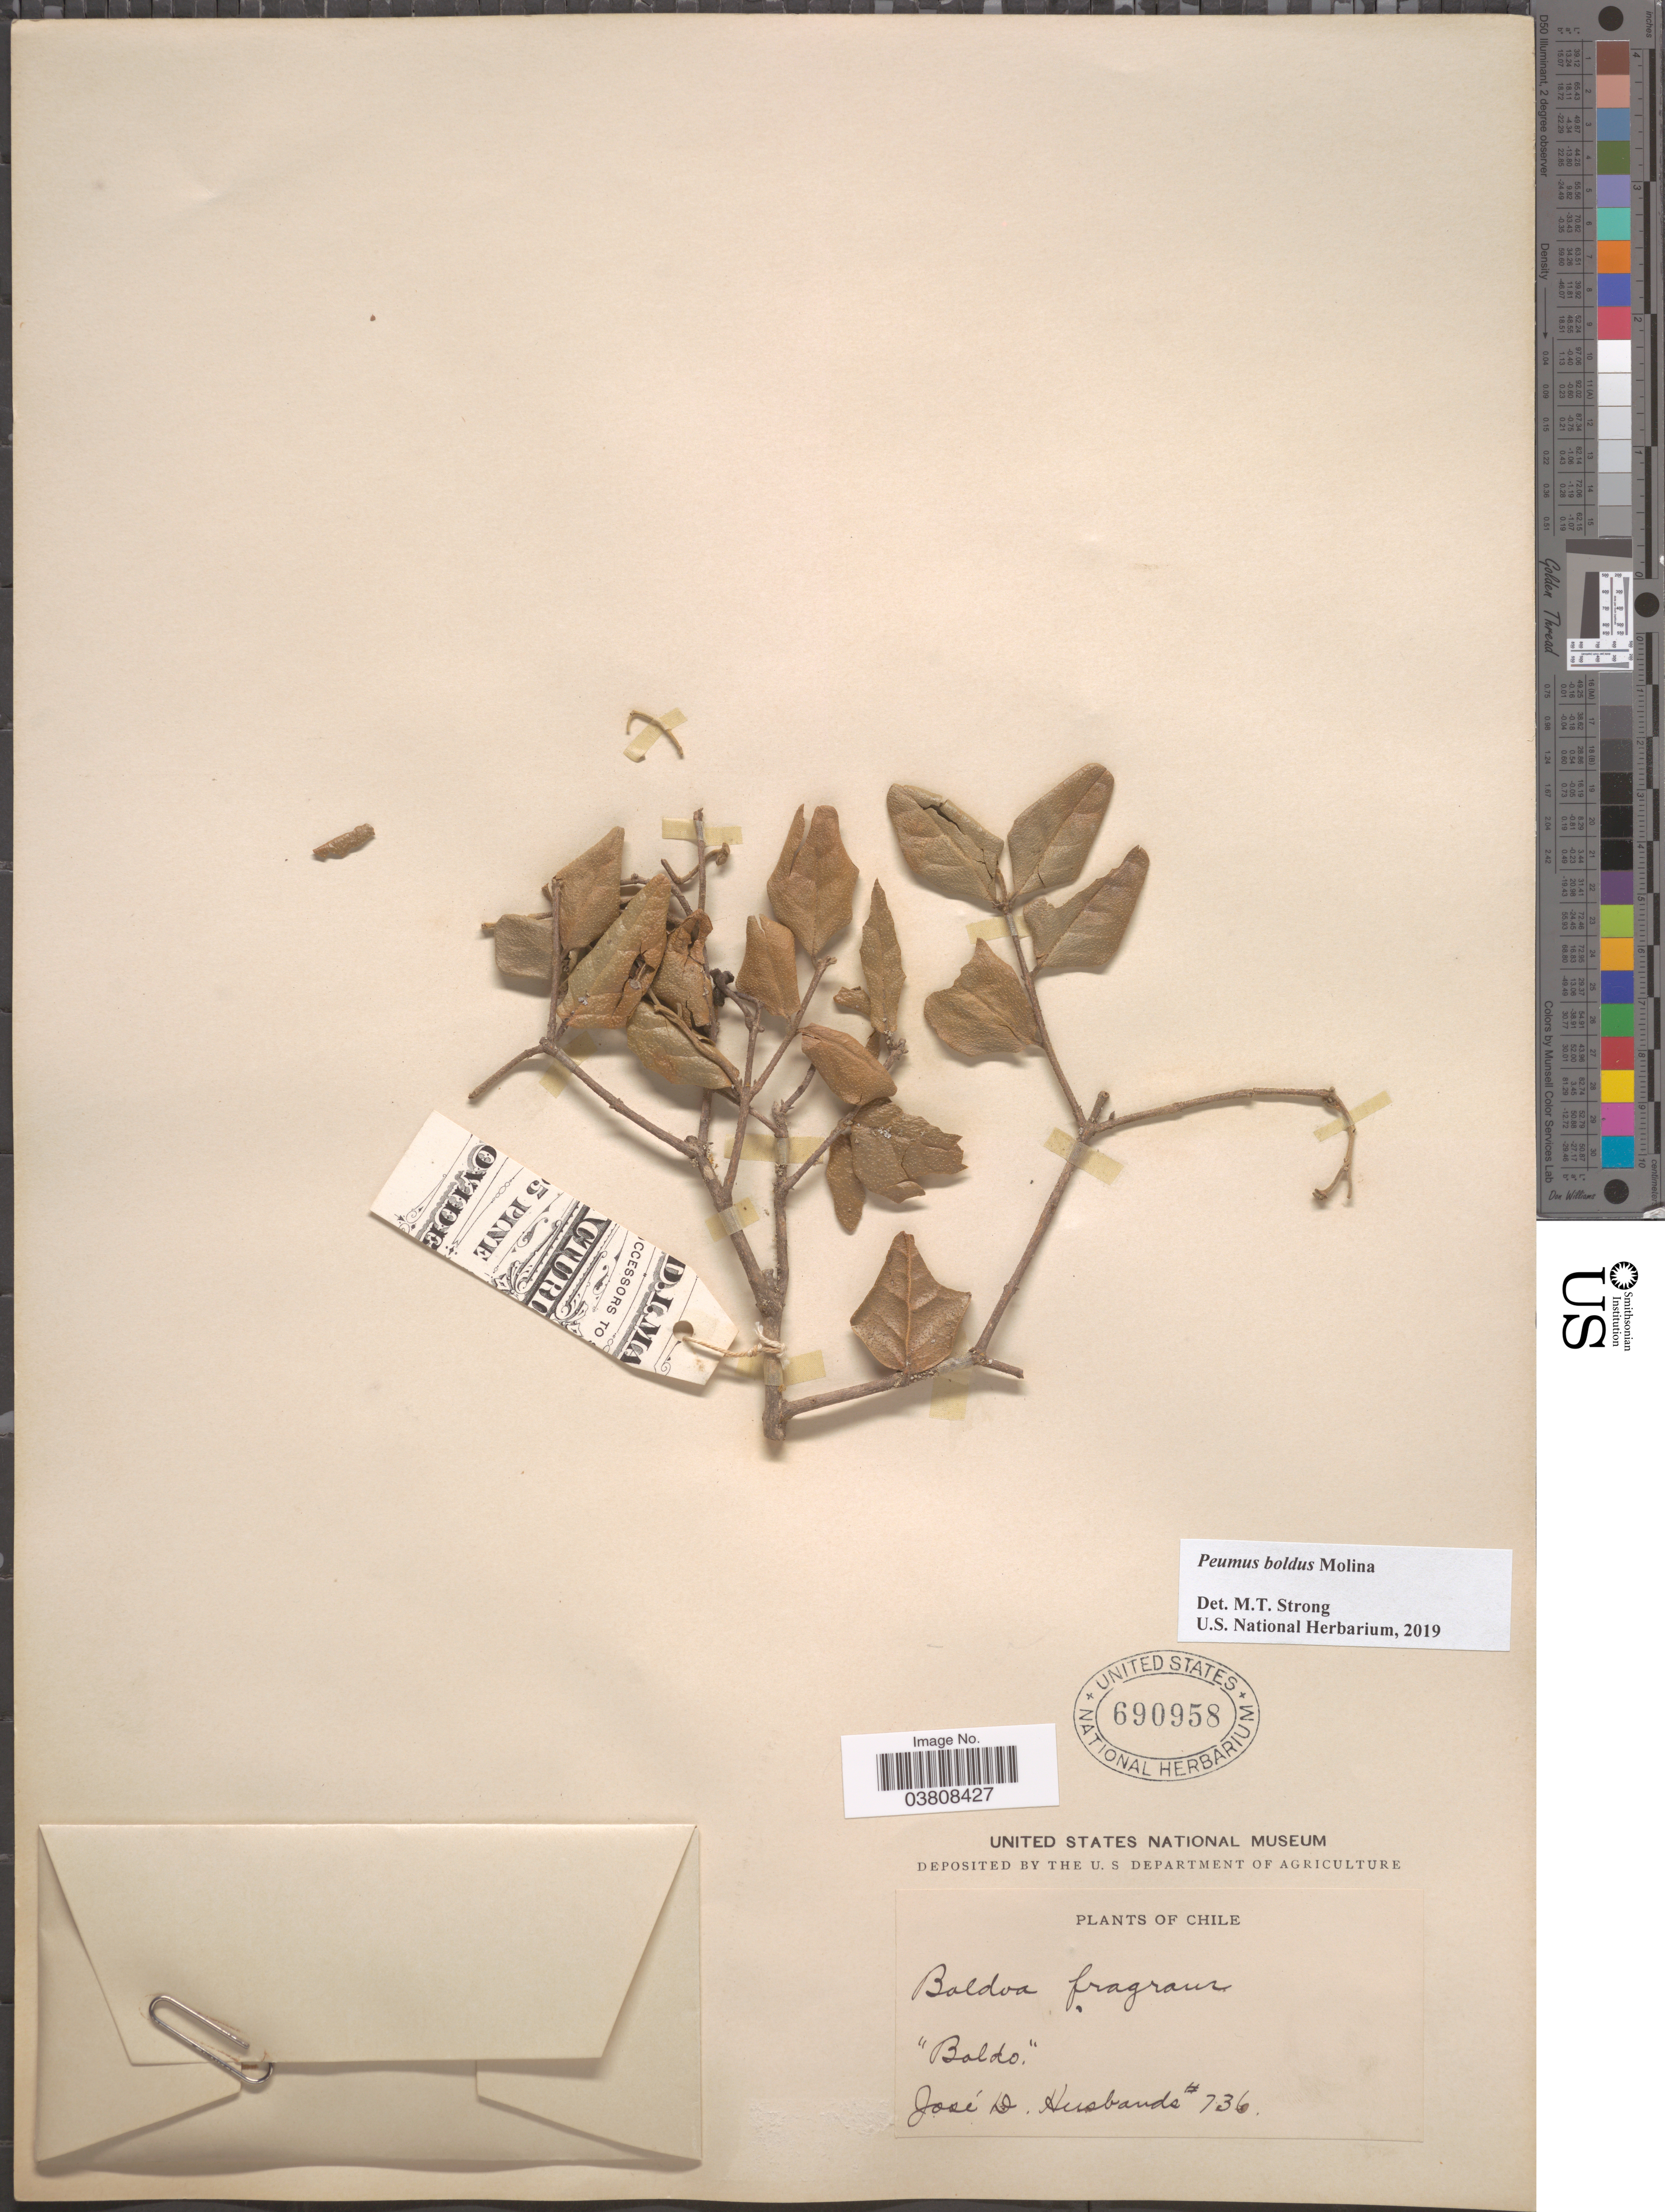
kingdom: Plantae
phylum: Tracheophyta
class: Magnoliopsida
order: Laurales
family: Monimiaceae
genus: Peumus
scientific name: Peumus boldus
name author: Molina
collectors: J. Husbands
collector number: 736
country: Chile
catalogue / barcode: US 690958